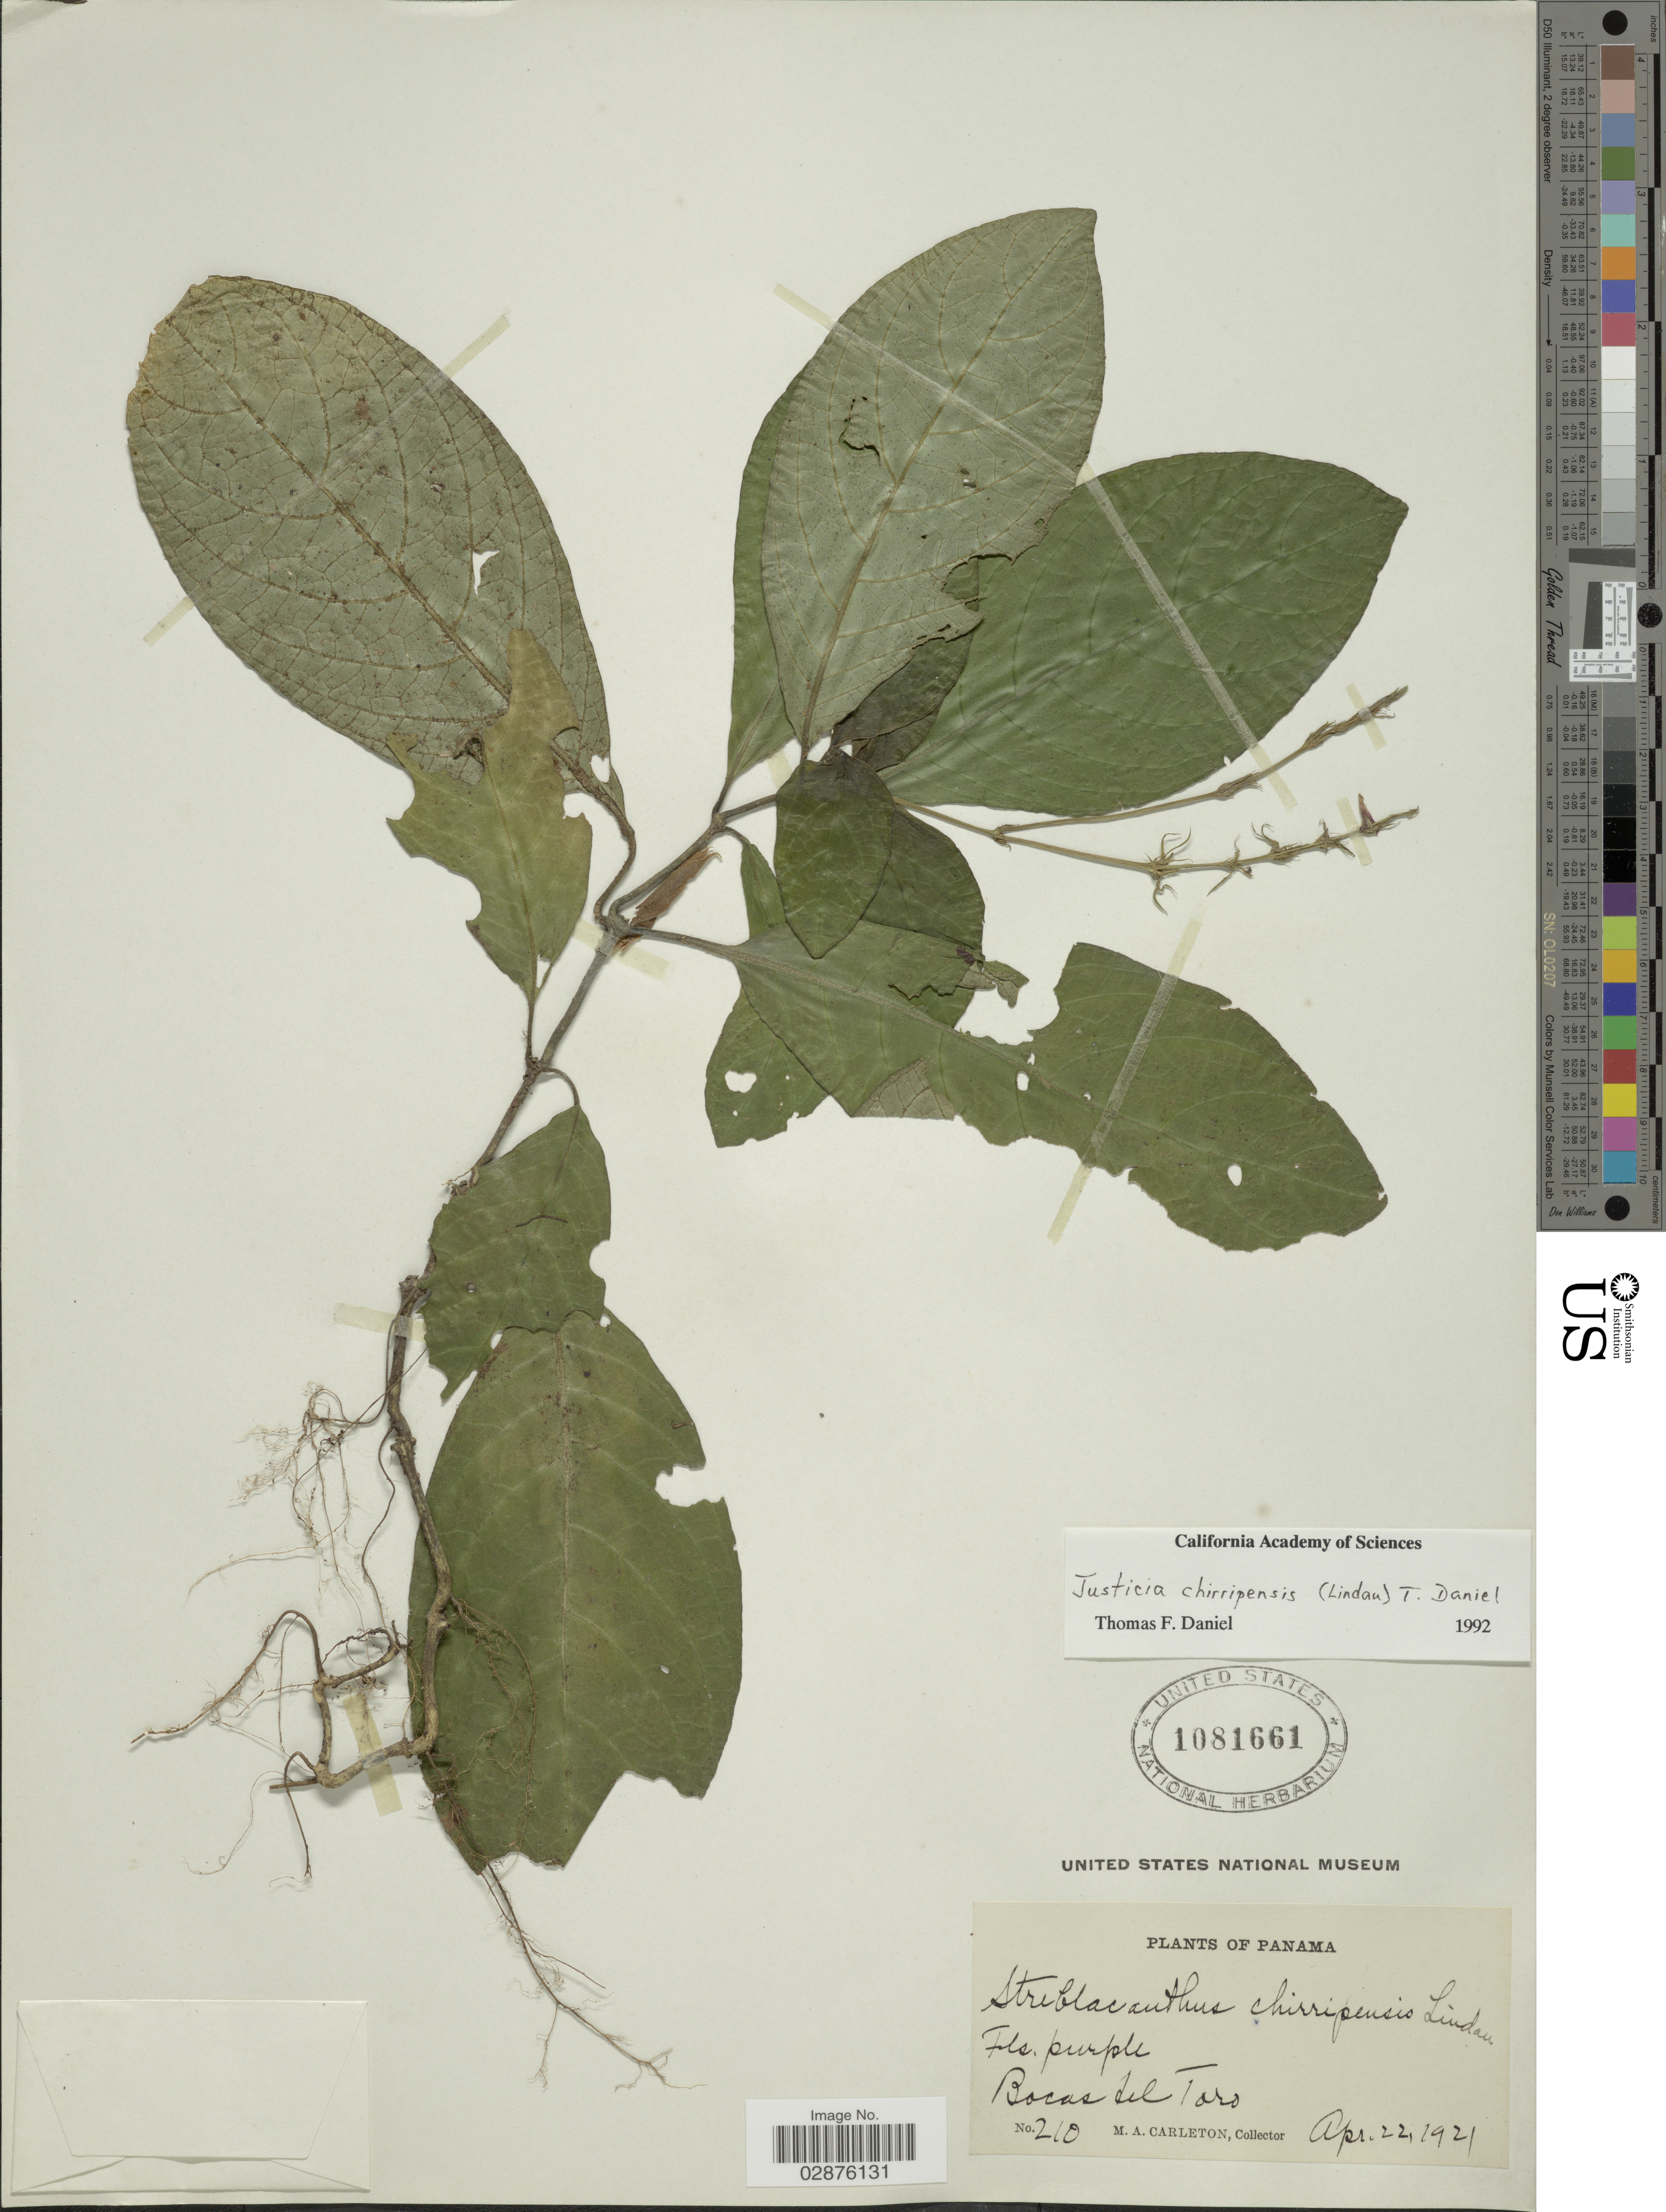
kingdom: Plantae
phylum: Tracheophyta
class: Magnoliopsida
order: Lamiales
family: Acanthaceae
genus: Justicia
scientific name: Justicia chamaeranthemoides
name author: (Kuntze) T.F. Daniel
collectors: M. A. Carleton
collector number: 210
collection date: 1921-04-22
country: Panama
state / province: Bocas del Toro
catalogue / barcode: US 1081661